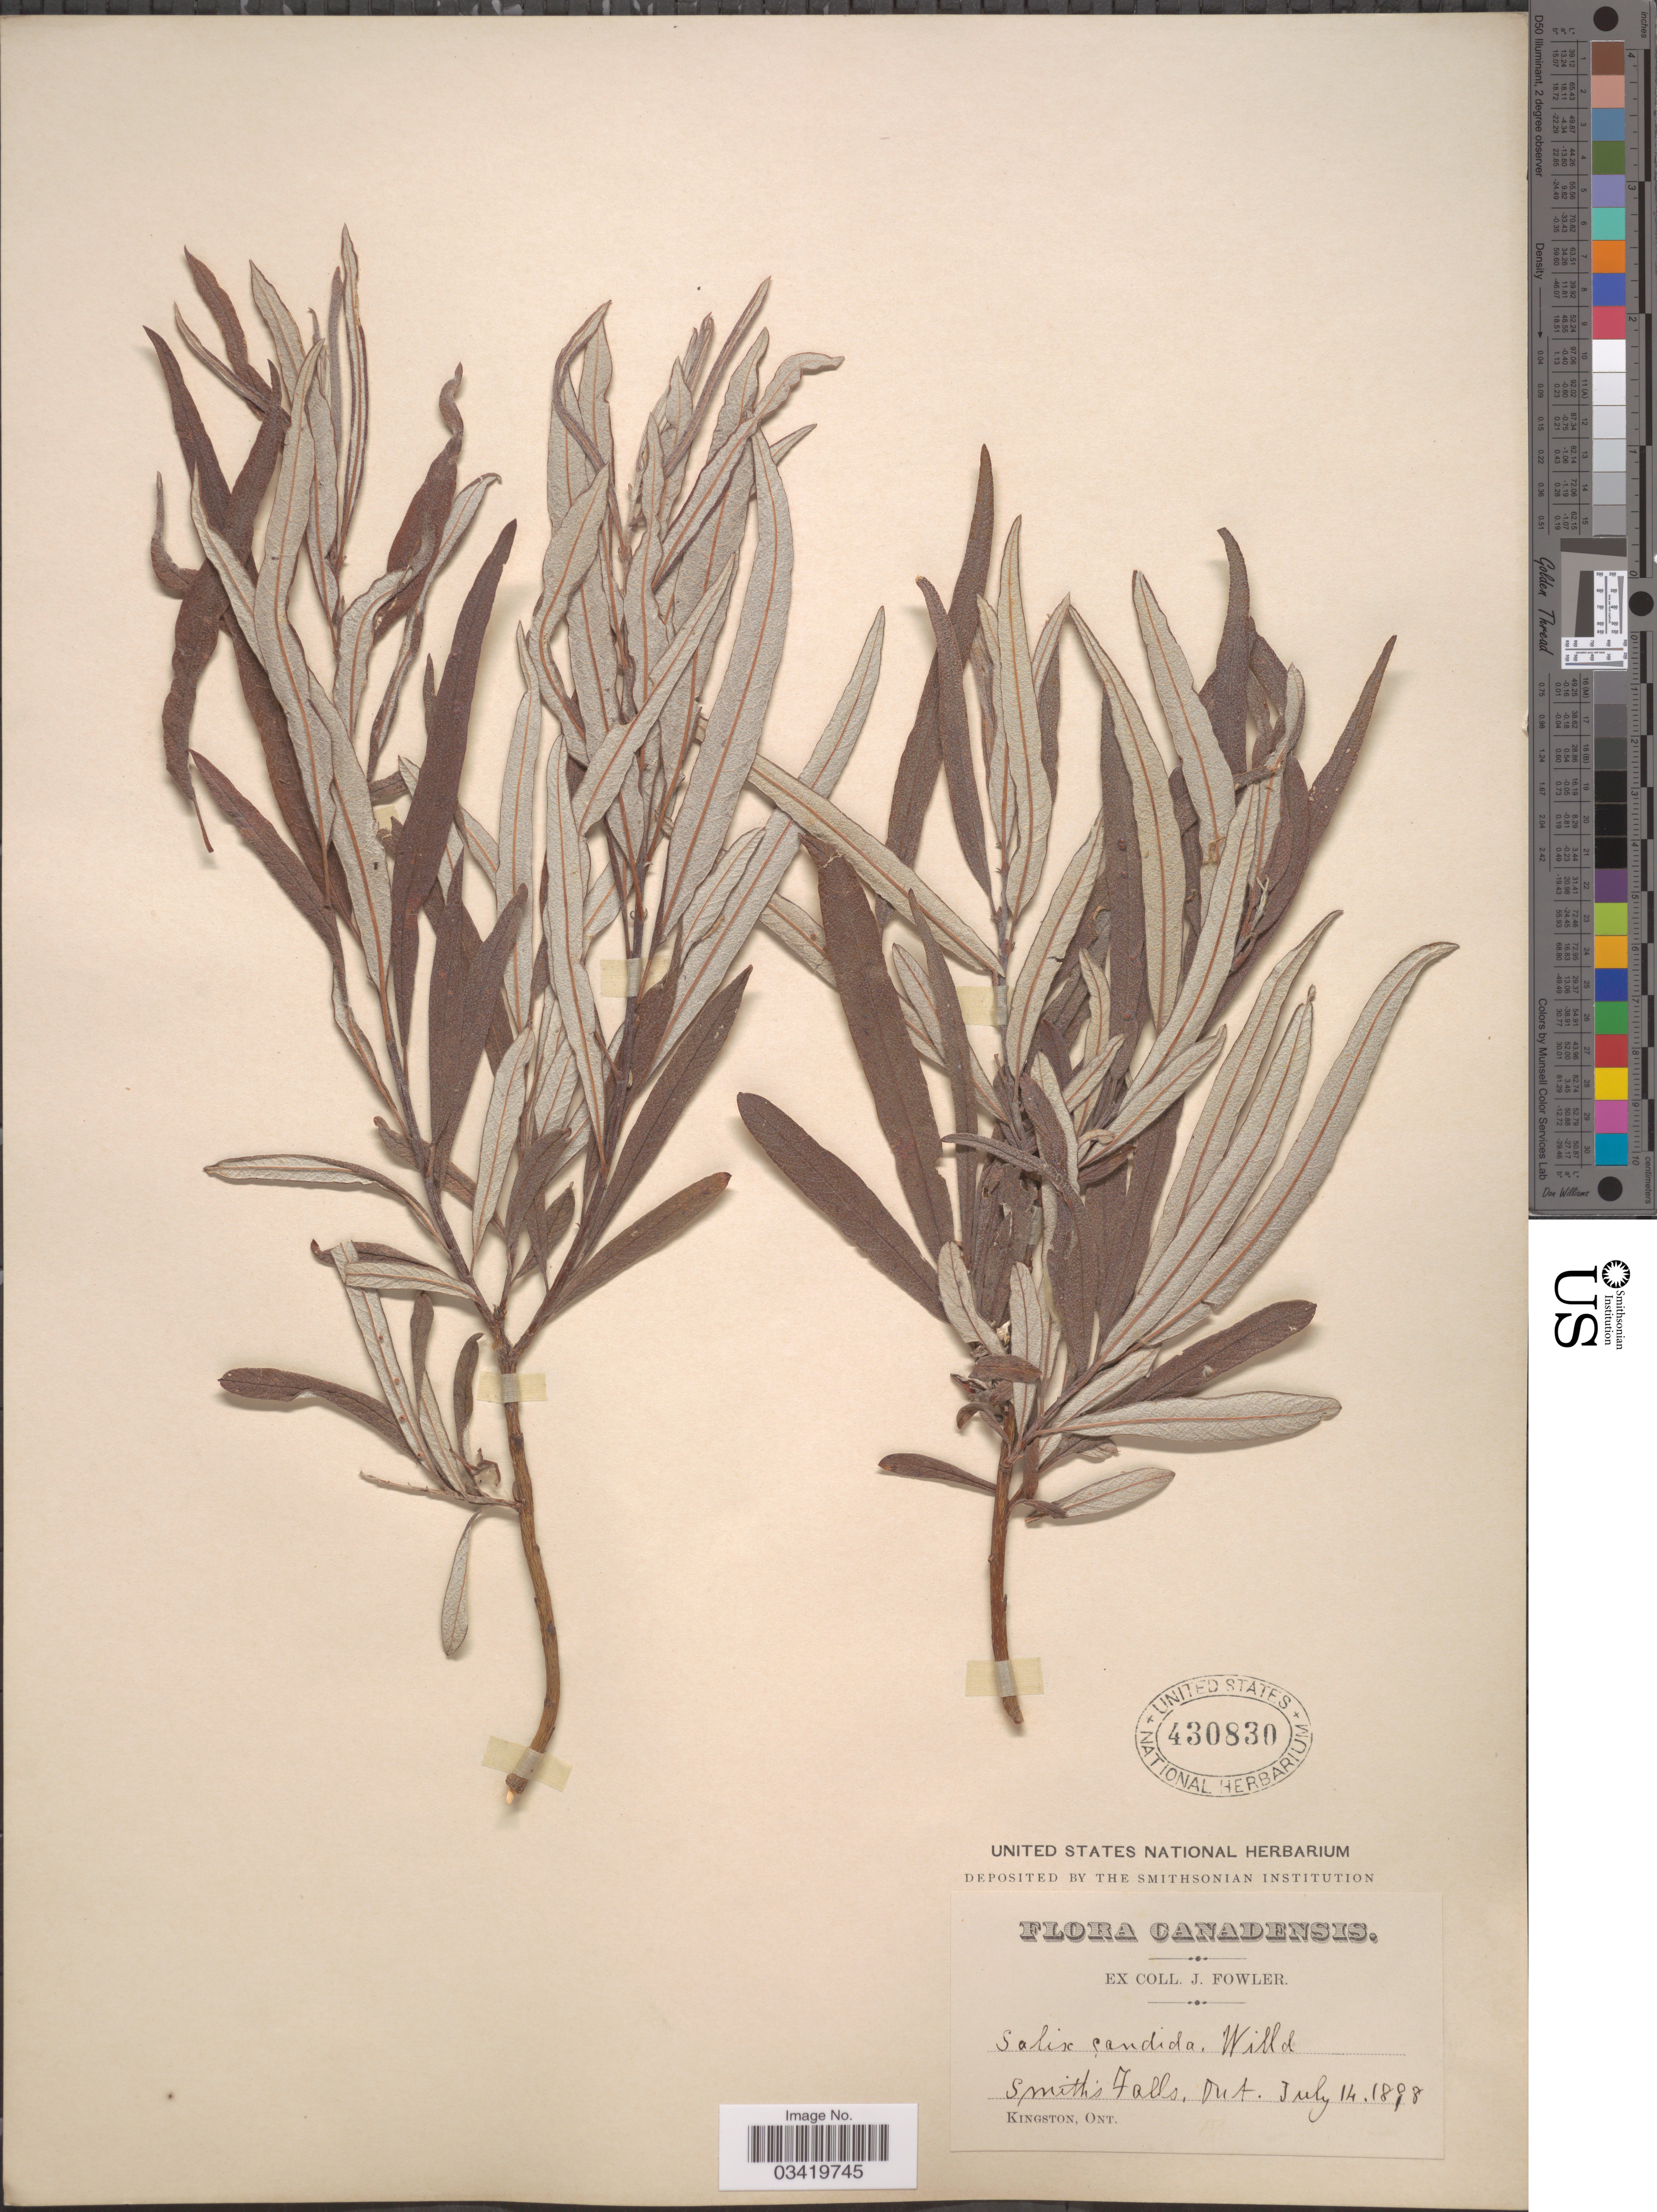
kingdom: Plantae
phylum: Tracheophyta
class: Magnoliopsida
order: Malpighiales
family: Salicaceae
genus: Salix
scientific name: Salix candida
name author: Flüggé ex Willd.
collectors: J. Fowler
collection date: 1898-07-14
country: Canada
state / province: Ontario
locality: Smith Falls. Kingston.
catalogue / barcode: US 430830